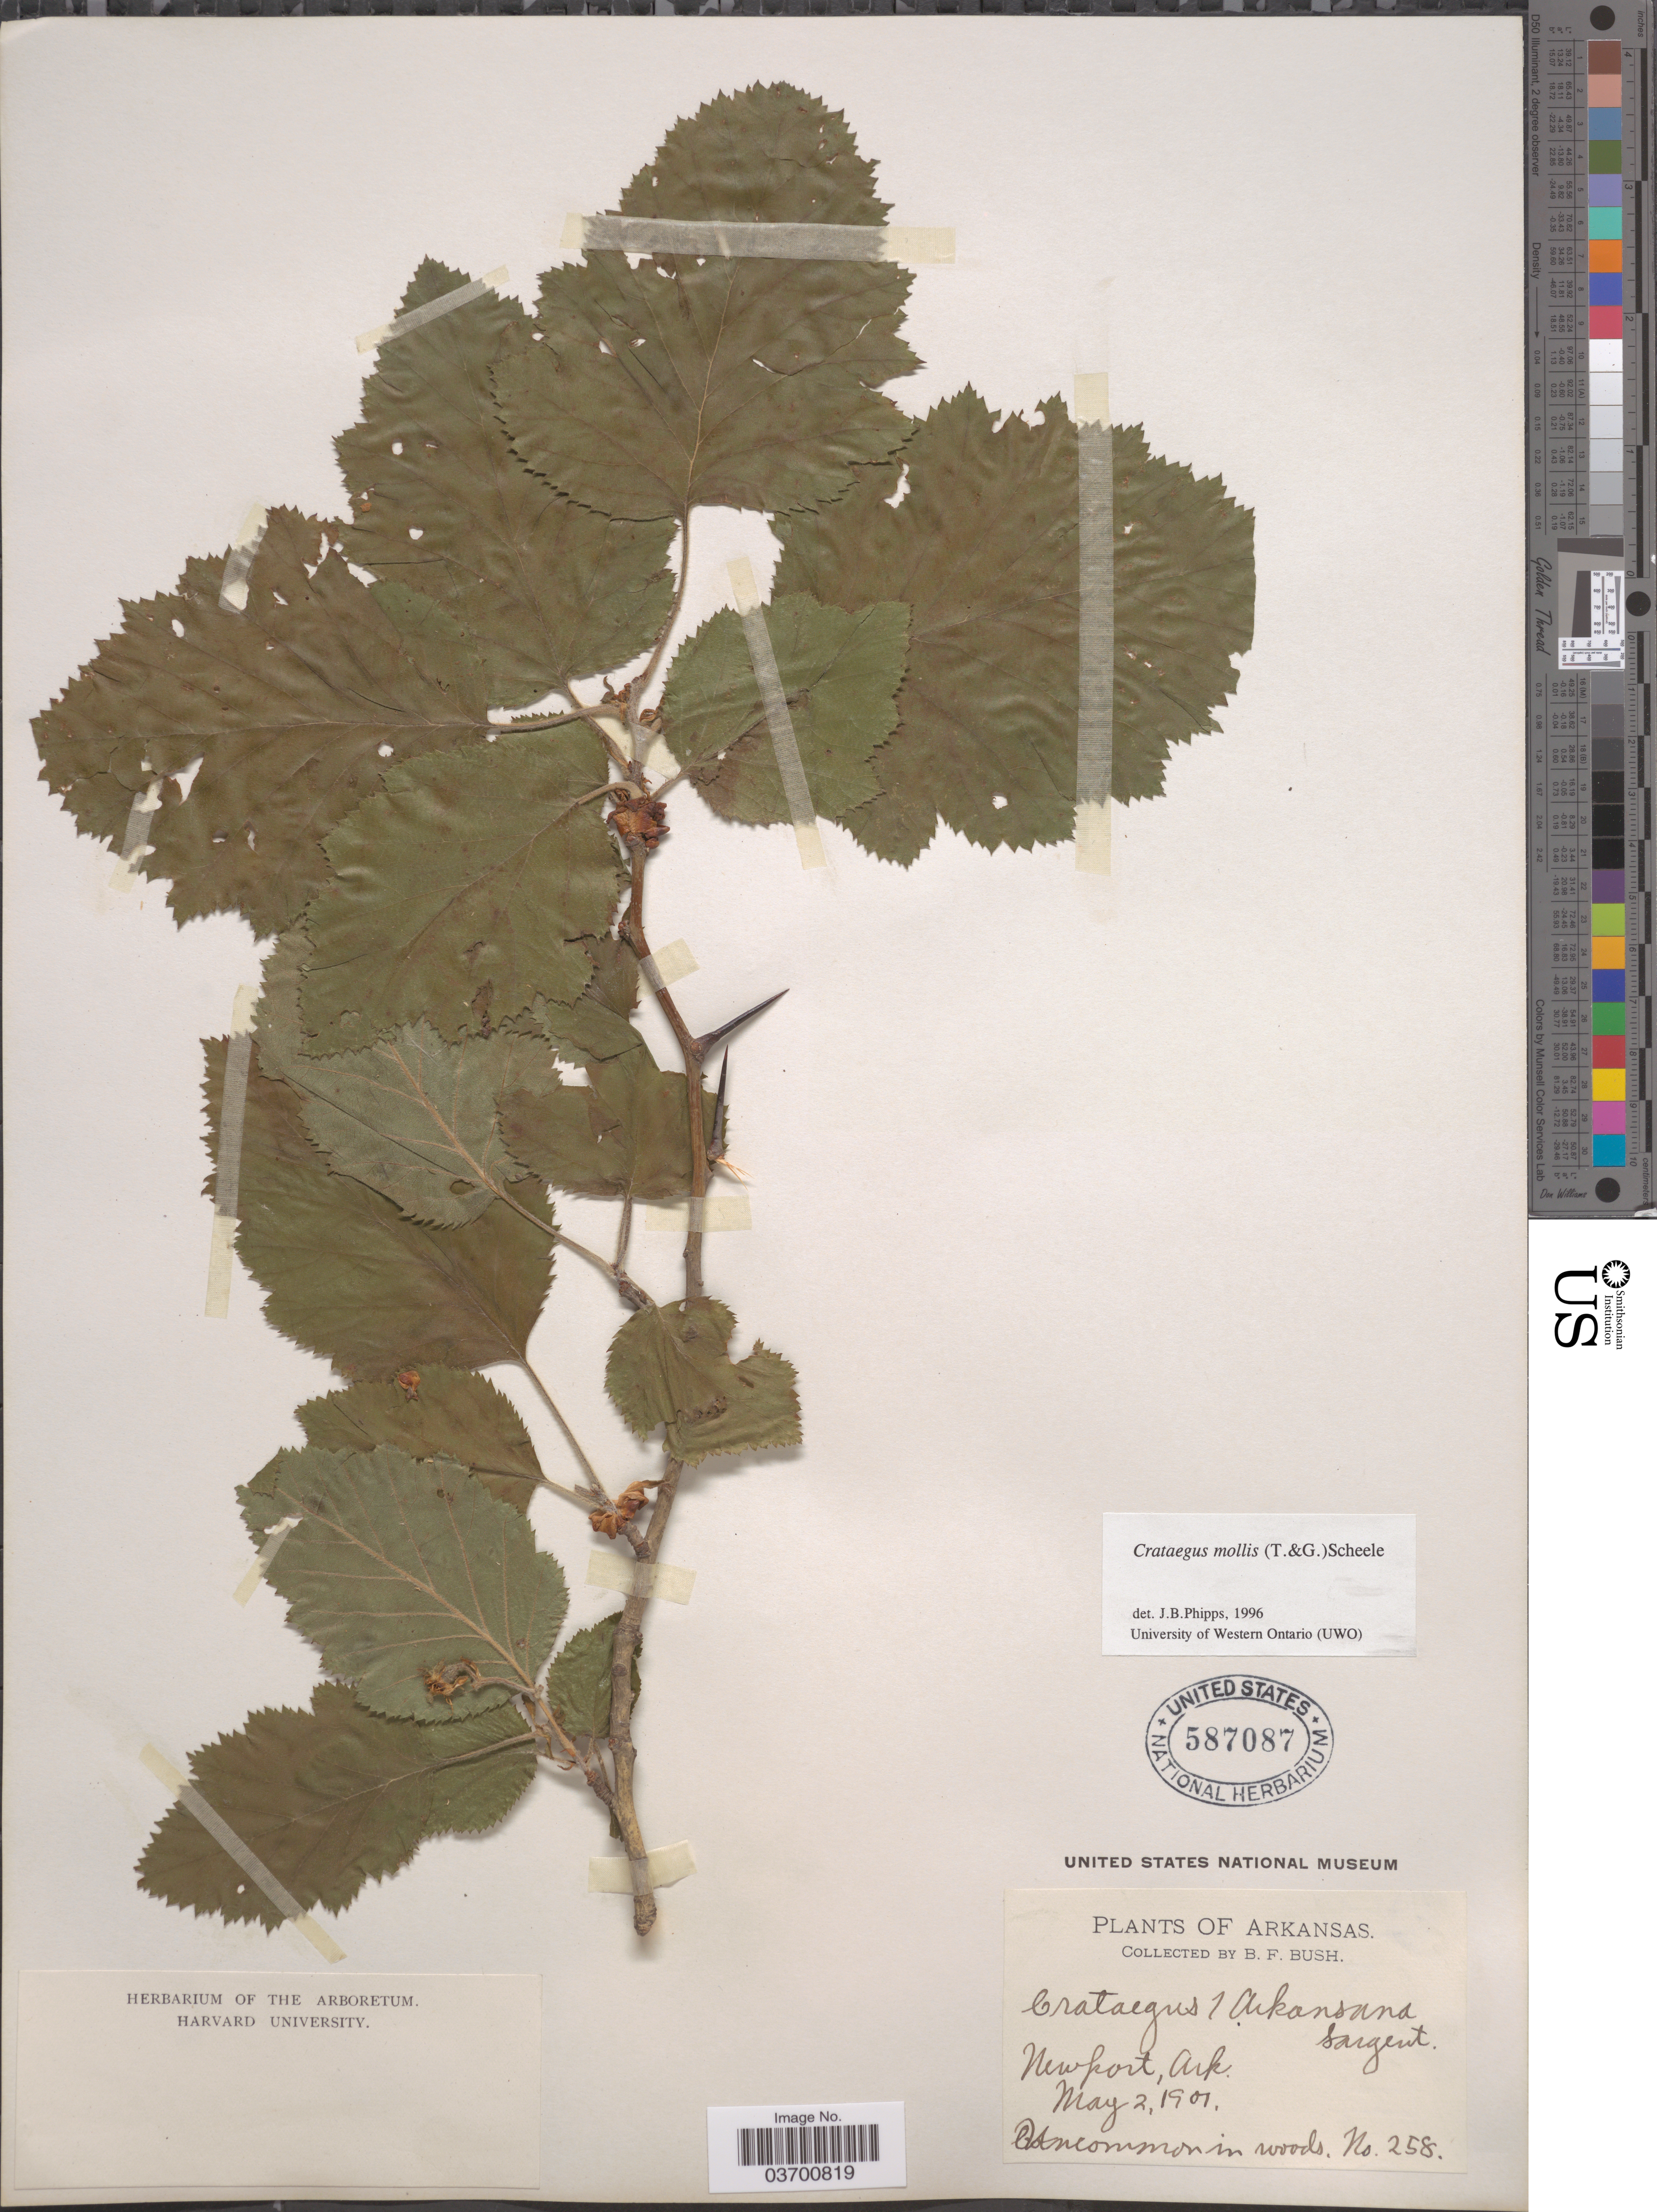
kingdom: Plantae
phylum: Tracheophyta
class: Magnoliopsida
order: Rosales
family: Rosaceae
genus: Crataegus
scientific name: Crataegus mollis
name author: (Torr. & A. Gray) Scheele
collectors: B. F. Bush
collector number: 258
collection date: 1901-05-02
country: United States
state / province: Arkansas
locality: Newport.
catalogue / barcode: US 587087